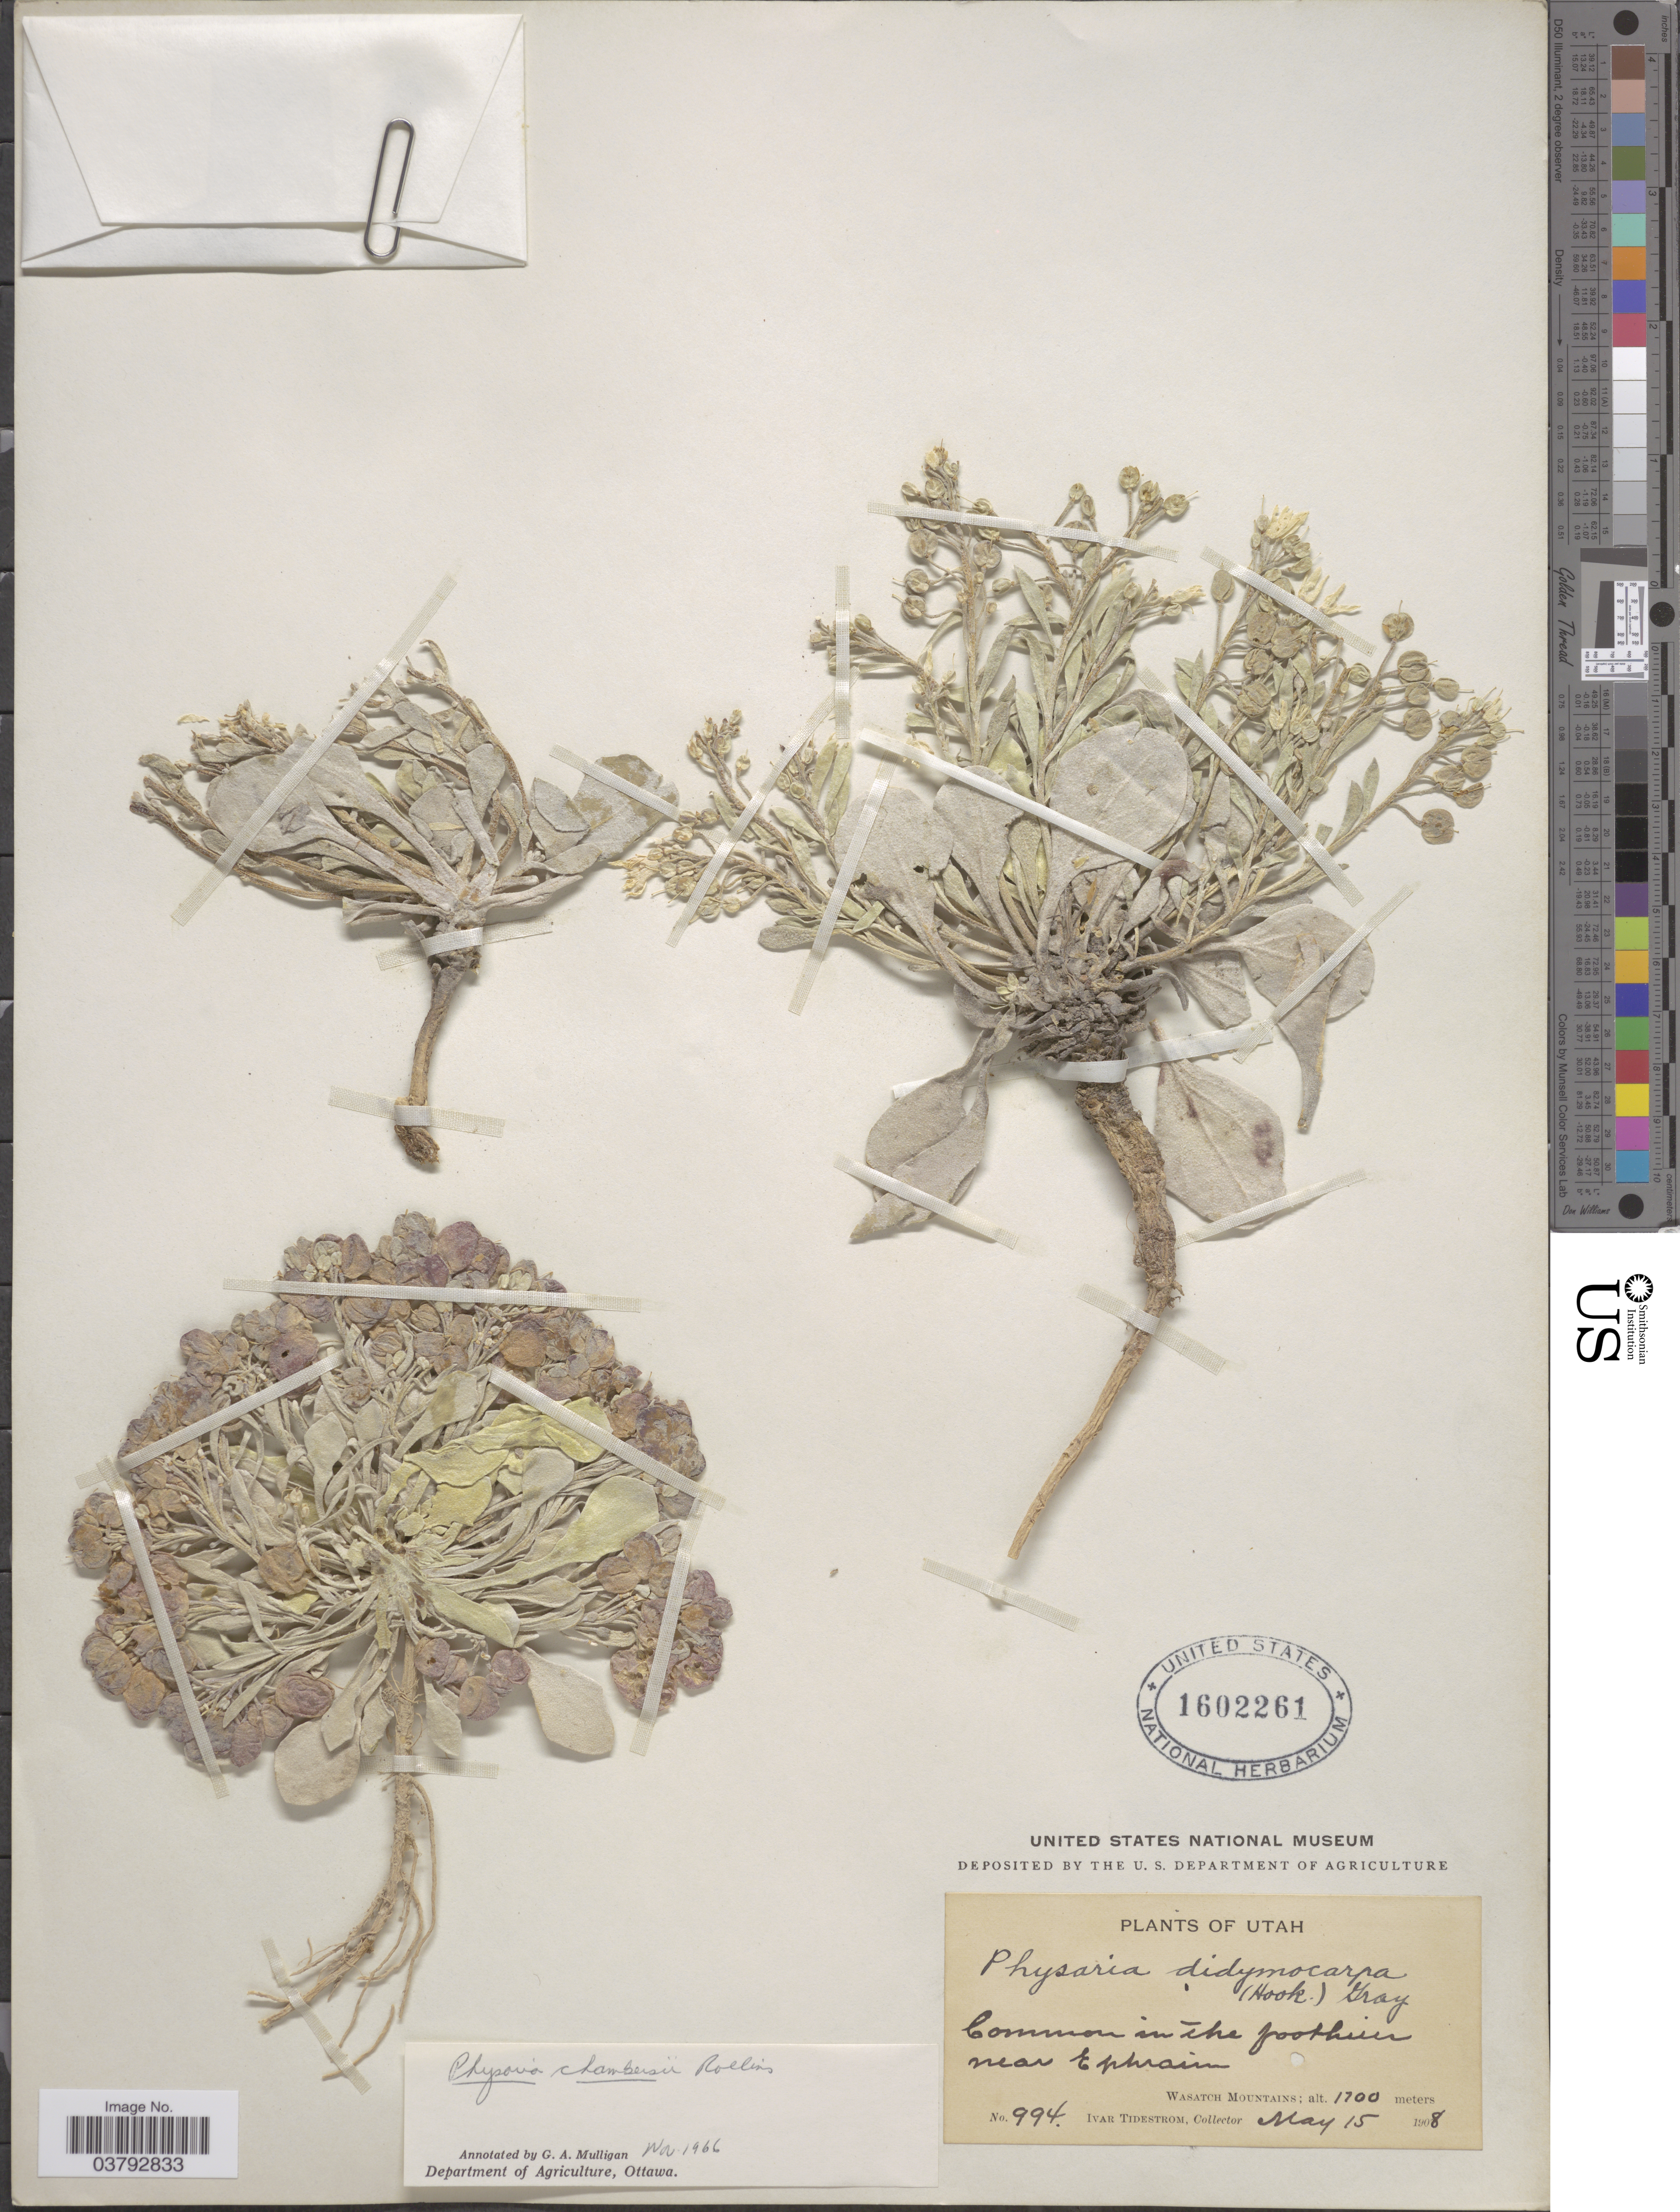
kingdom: Plantae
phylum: Tracheophyta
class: Magnoliopsida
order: Brassicales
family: Brassicaceae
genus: Physaria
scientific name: Physaria chambersii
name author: Rollins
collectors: I. F. Tidestrom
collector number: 994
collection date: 1908-05-15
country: United States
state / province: Utah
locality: Common in the foothills near Ephraim. Wasatch Mountains.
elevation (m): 1700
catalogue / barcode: US 1602261